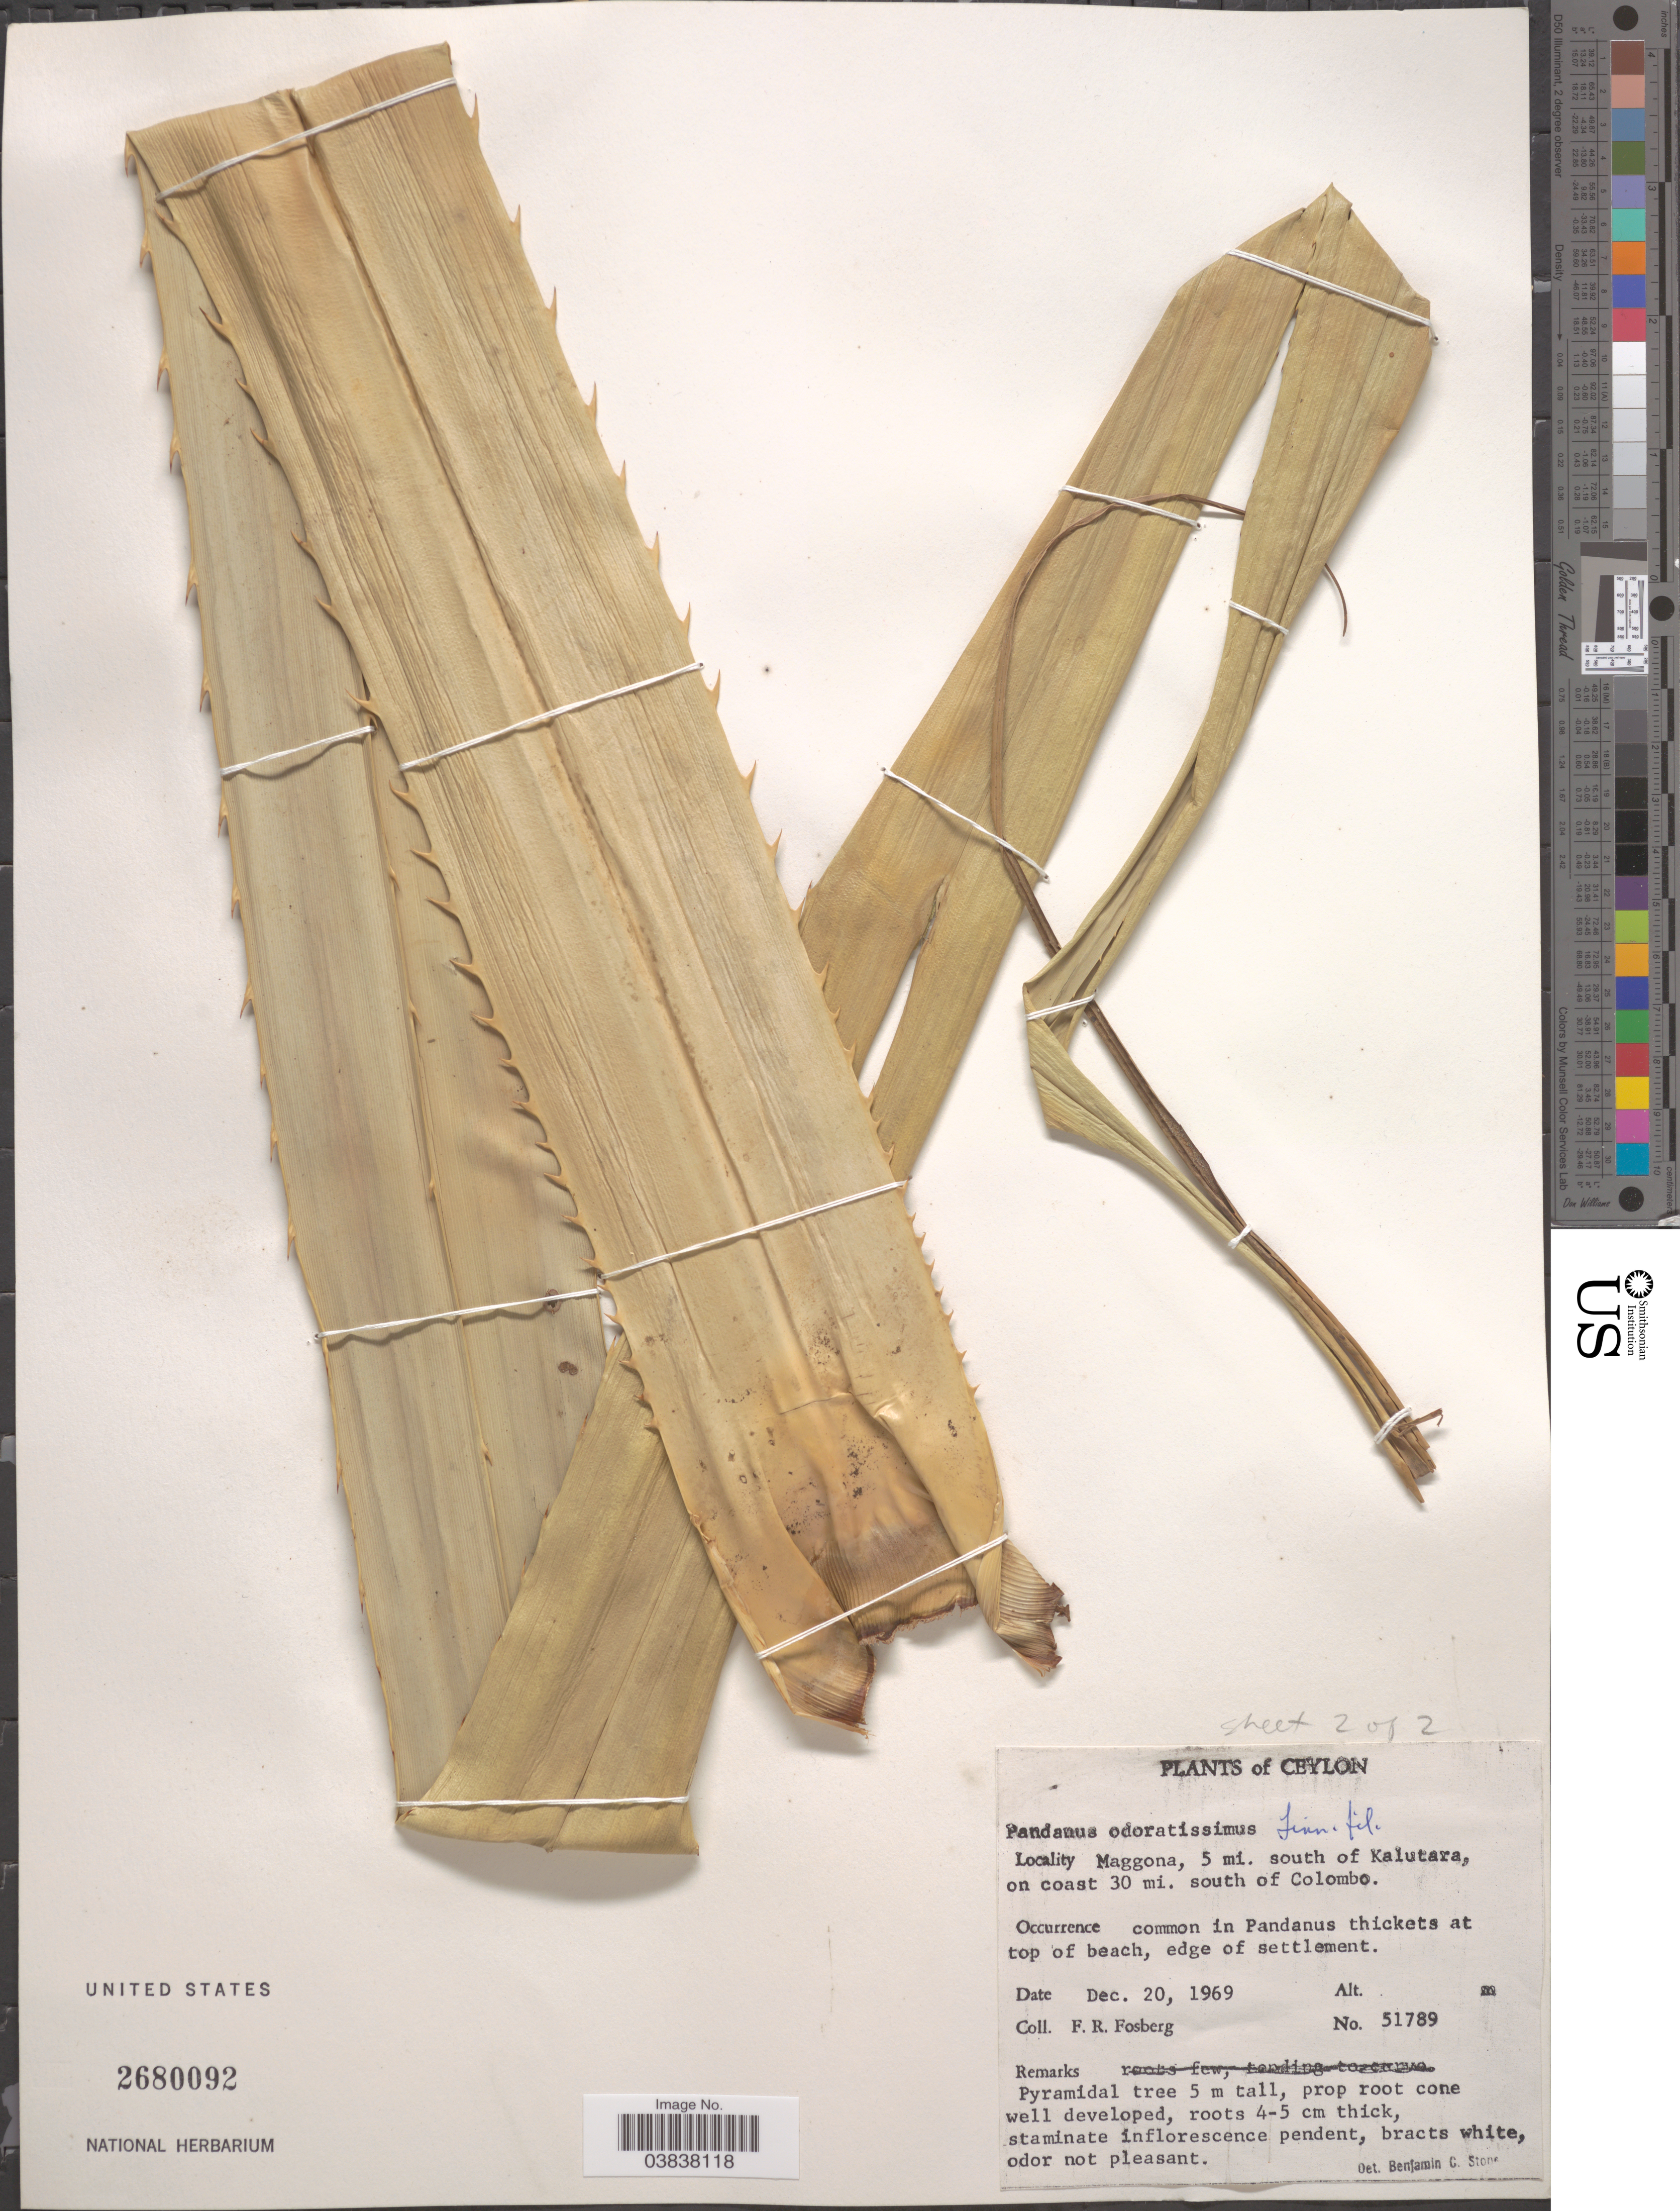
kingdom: Plantae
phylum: Tracheophyta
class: Liliopsida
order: Pandanales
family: Pandanaceae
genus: Pandanus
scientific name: Pandanus odoratissimus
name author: L. f.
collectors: F. R. Fosberg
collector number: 51789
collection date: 1969-12-20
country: Sri Lanka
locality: Ceylon. Maggona, 5 mi. south of Kalutara, on coast 30 mi. south of Colombo. In Pandanus thickets at top of beach, edge of settlement.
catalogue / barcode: US 2680092